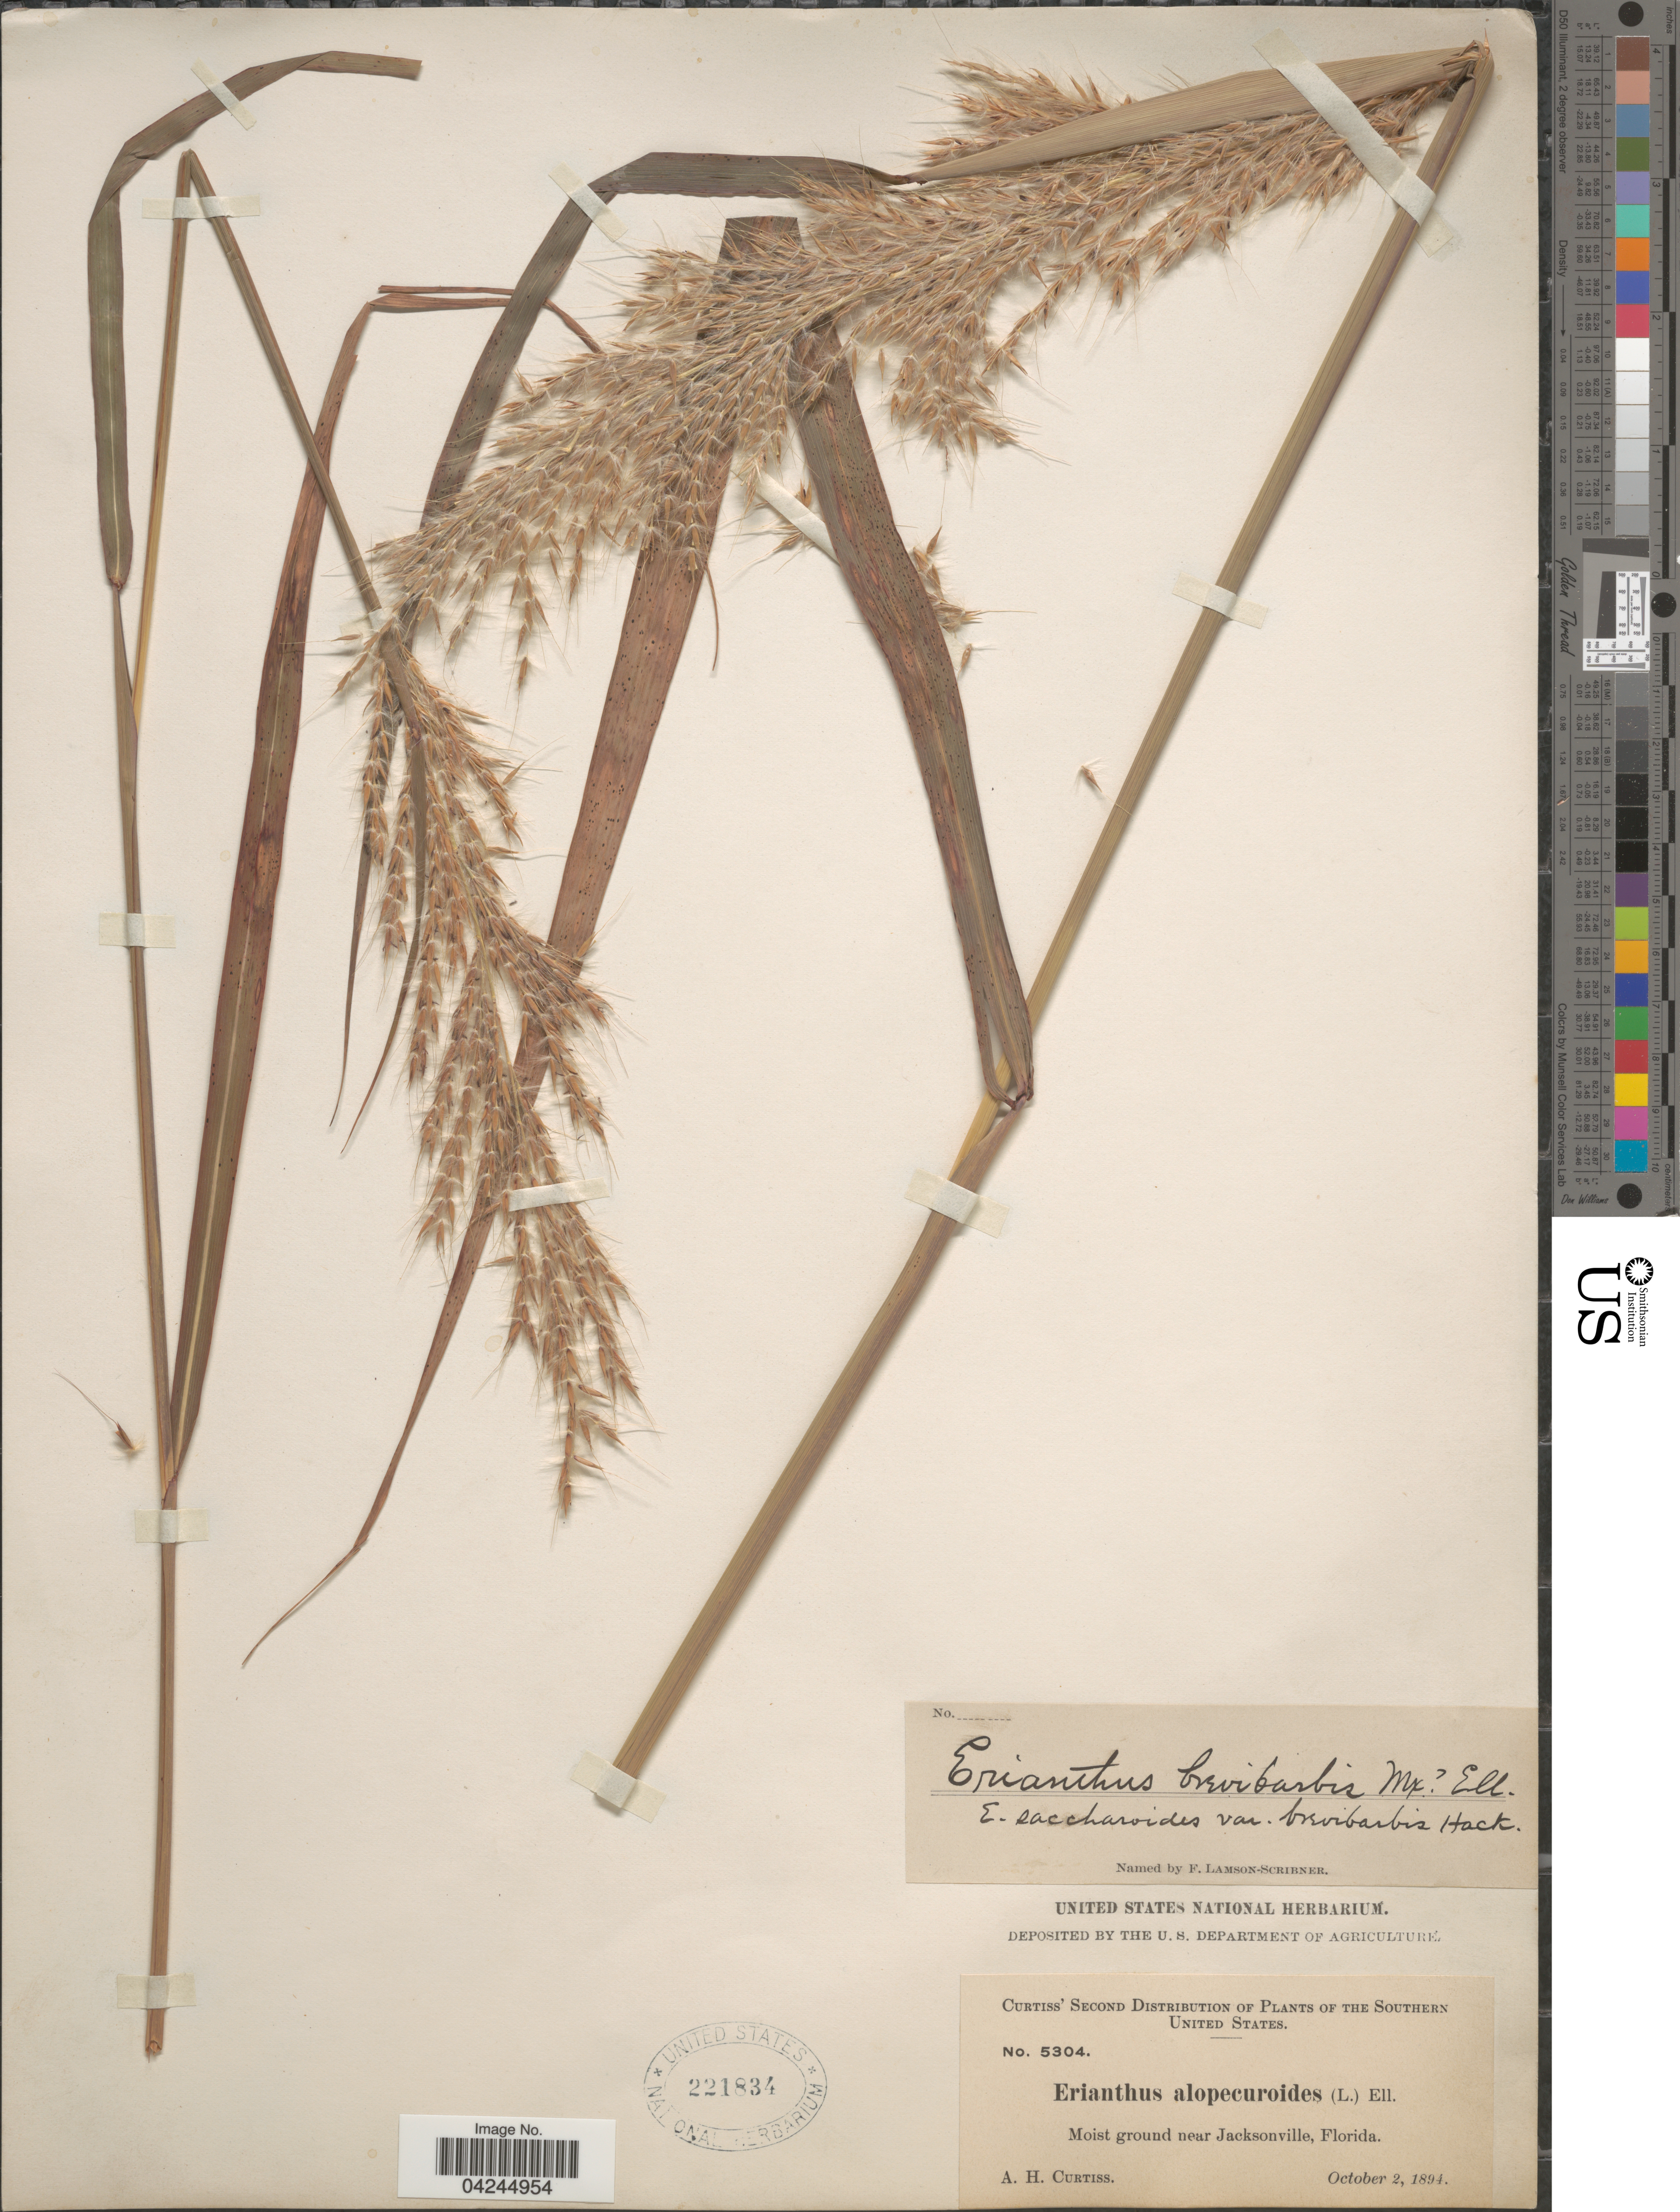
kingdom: Plantae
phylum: Tracheophyta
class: Liliopsida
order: Poales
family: Poaceae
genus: Erianthus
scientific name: Erianthus brevibarbis var. contortus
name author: (Elliott) D.B. Ward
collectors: A. H. Curtiss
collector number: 5304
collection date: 1894-10-02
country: United States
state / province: Florida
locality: Southern United States. Moist ground near Jacksonville.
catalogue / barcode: US 221834